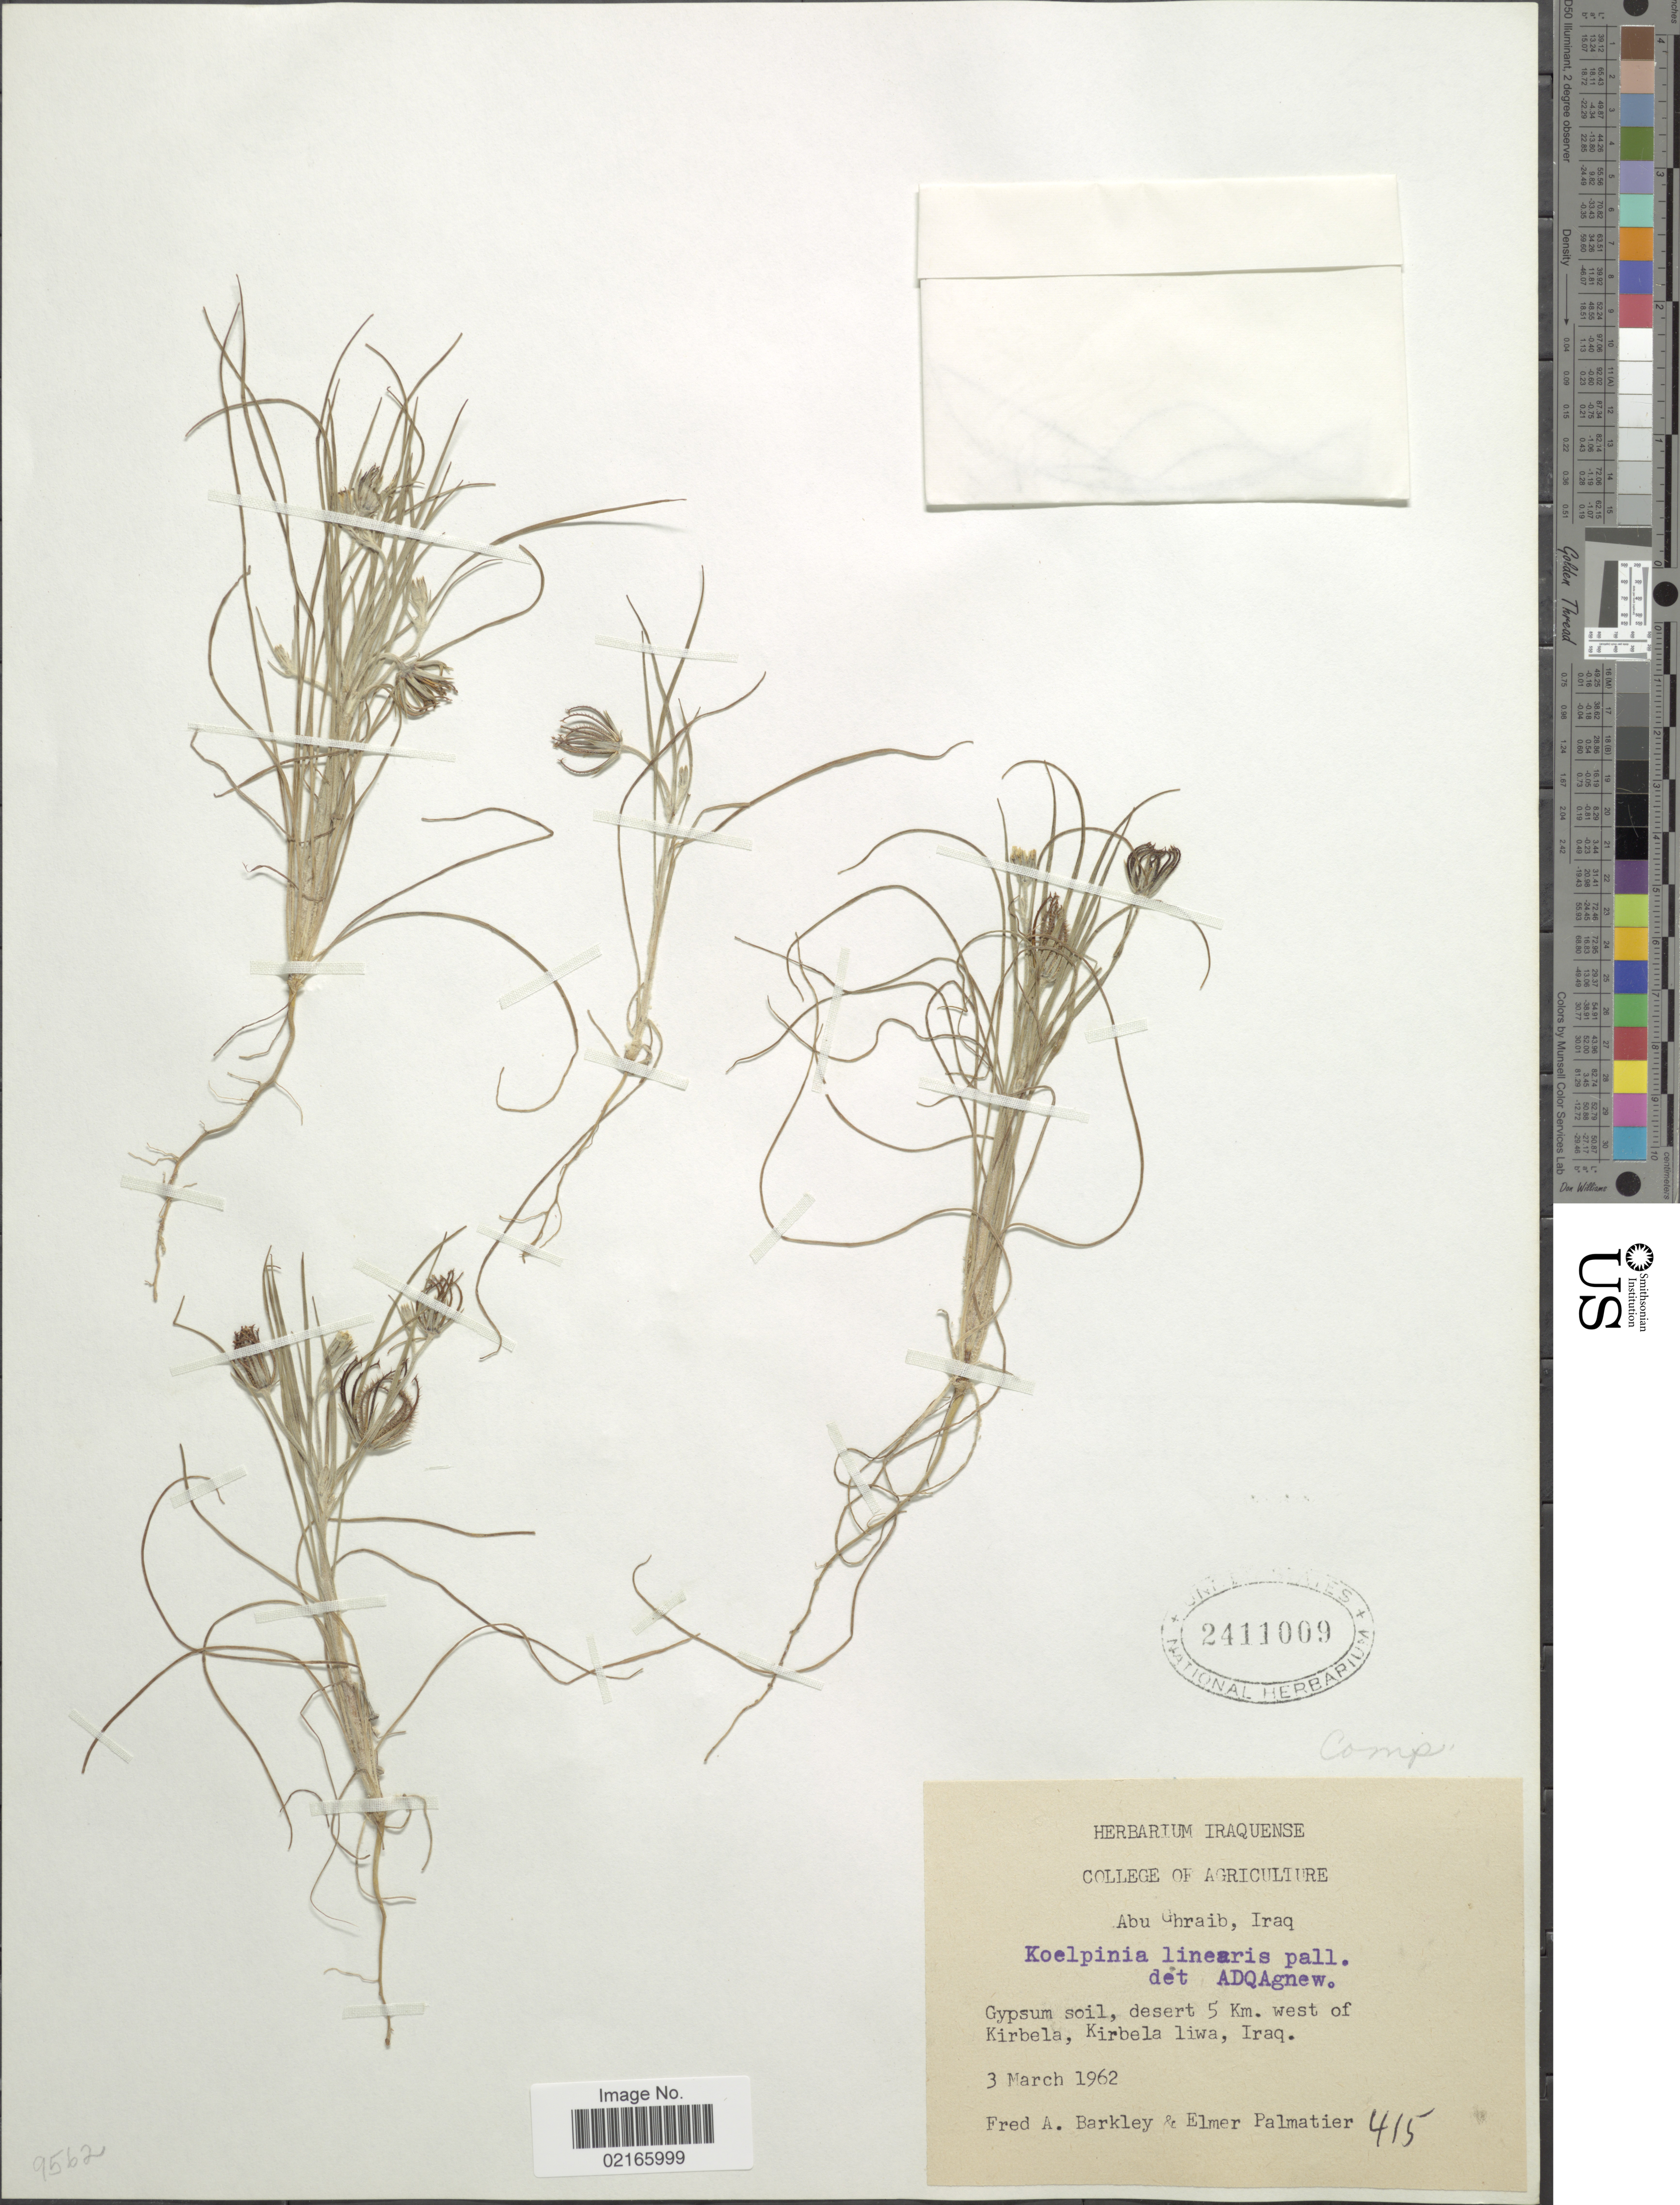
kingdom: Plantae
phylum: Tracheophyta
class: Magnoliopsida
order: Asterales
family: Asteraceae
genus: Koelpinia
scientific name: Koelpinia linearis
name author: Pall.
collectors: F. A. Barkley & E. Palmatier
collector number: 415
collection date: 1962-03-03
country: Iraq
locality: Abu Ghraib, desert 5 km. west of Kirbela, Kirbela liwa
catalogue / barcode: US 2411009